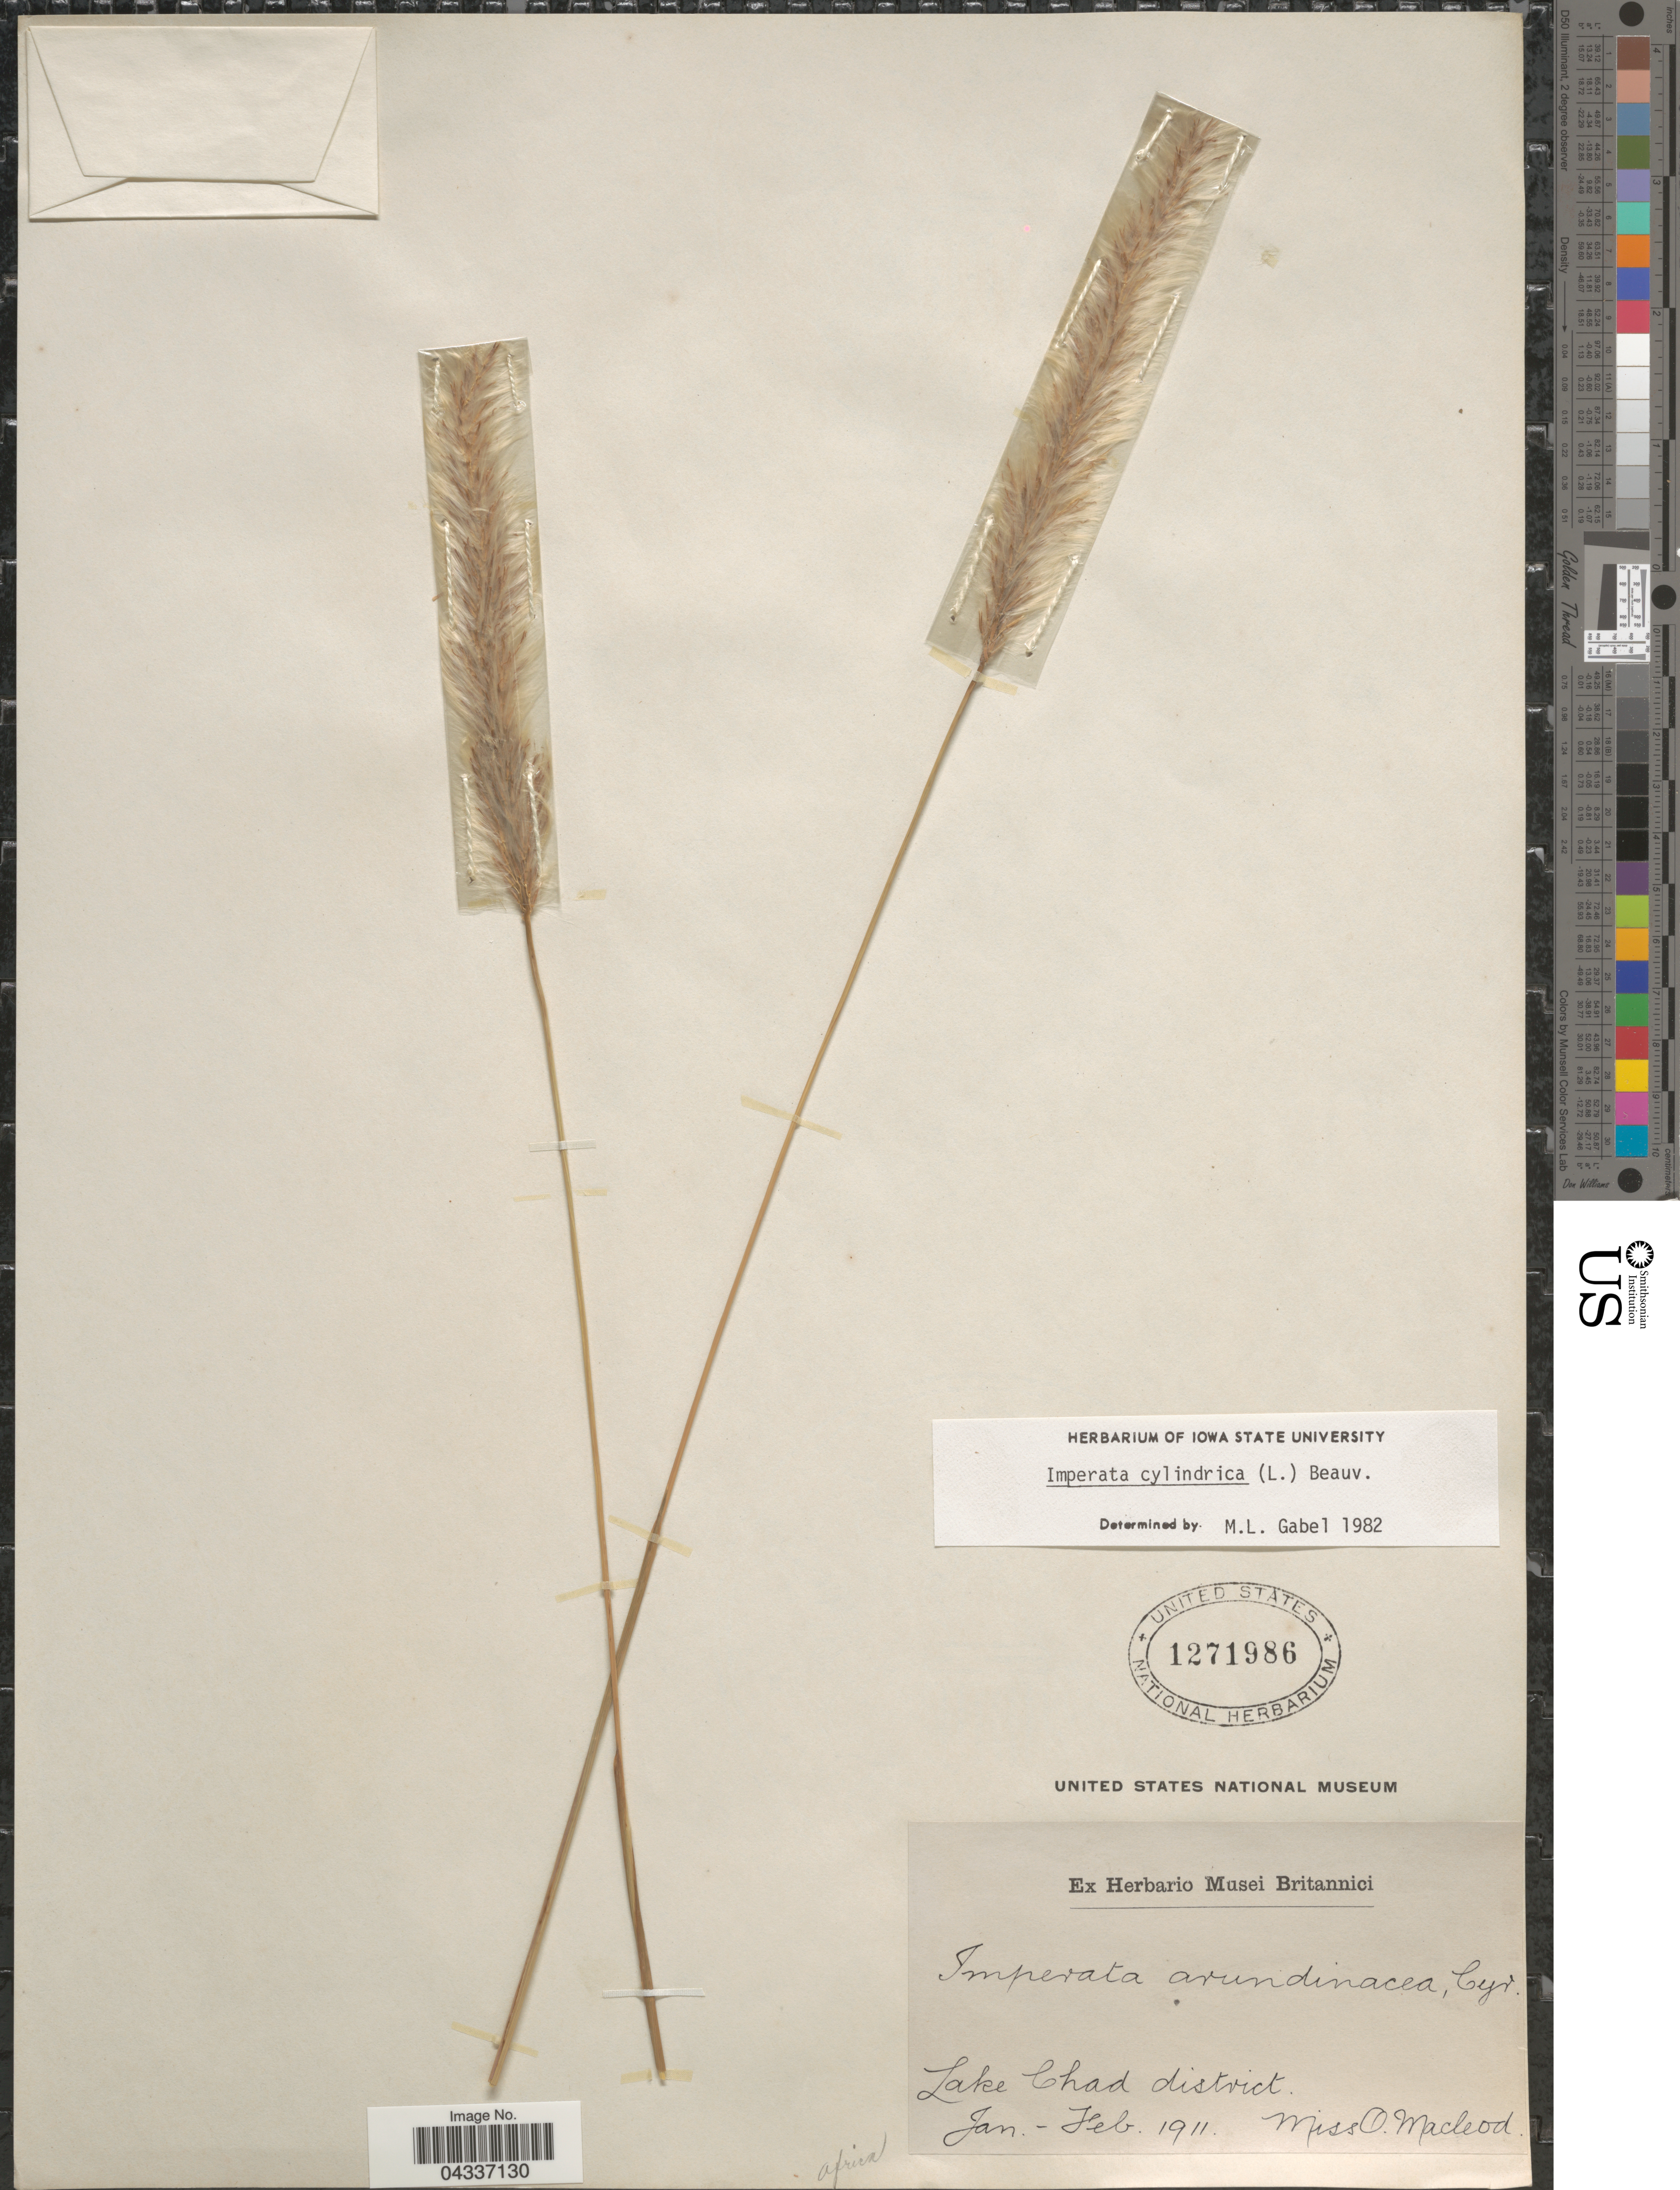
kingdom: Plantae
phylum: Tracheophyta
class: Liliopsida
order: Poales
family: Poaceae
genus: Imperata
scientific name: Imperata cylindrica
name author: (L.) P. Beauv.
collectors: O. Macleod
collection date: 1911-01/1911-02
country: Chad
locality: Lake Chad district.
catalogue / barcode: US 1271986